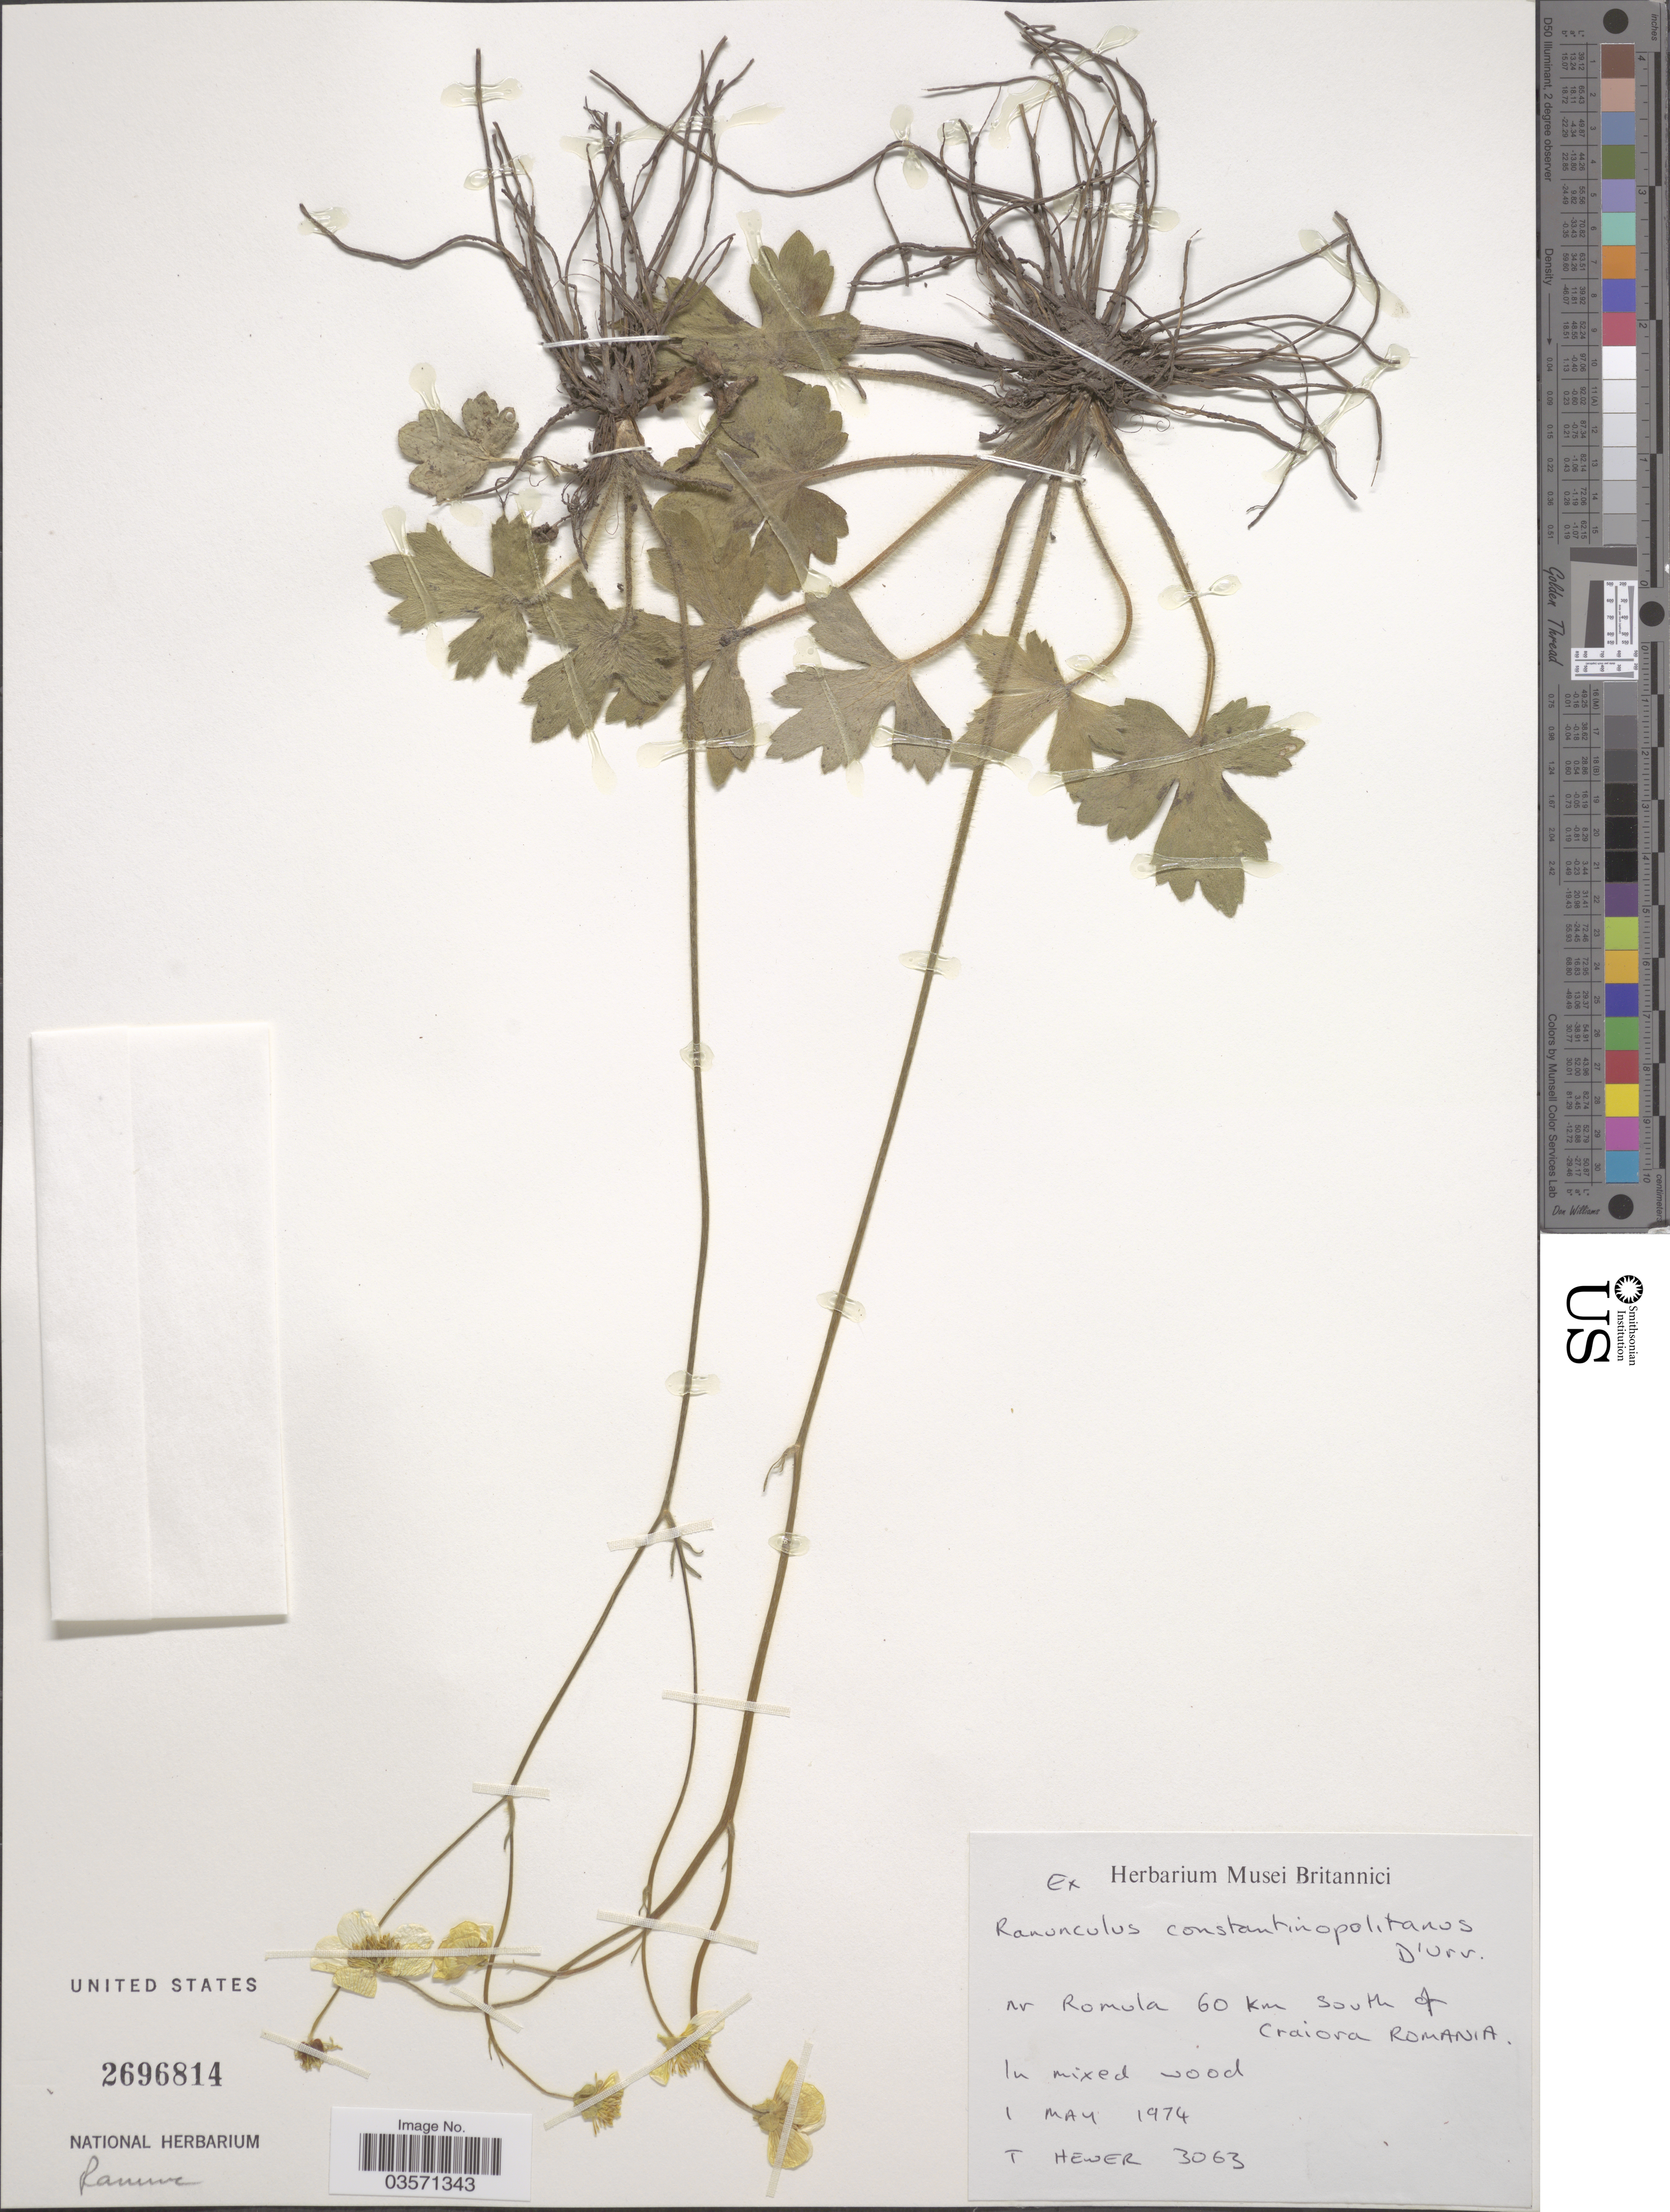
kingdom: Plantae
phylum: Tracheophyta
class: Magnoliopsida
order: Ranunculales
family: Ranunculaceae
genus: Ranunculus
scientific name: Ranunculus constantinopolitanus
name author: (DC.) d'Urv.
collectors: T. Hewer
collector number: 3063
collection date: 1974-05-01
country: Romania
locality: Nr Romula 60 Km South of Craiora Romania.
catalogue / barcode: US 2696814